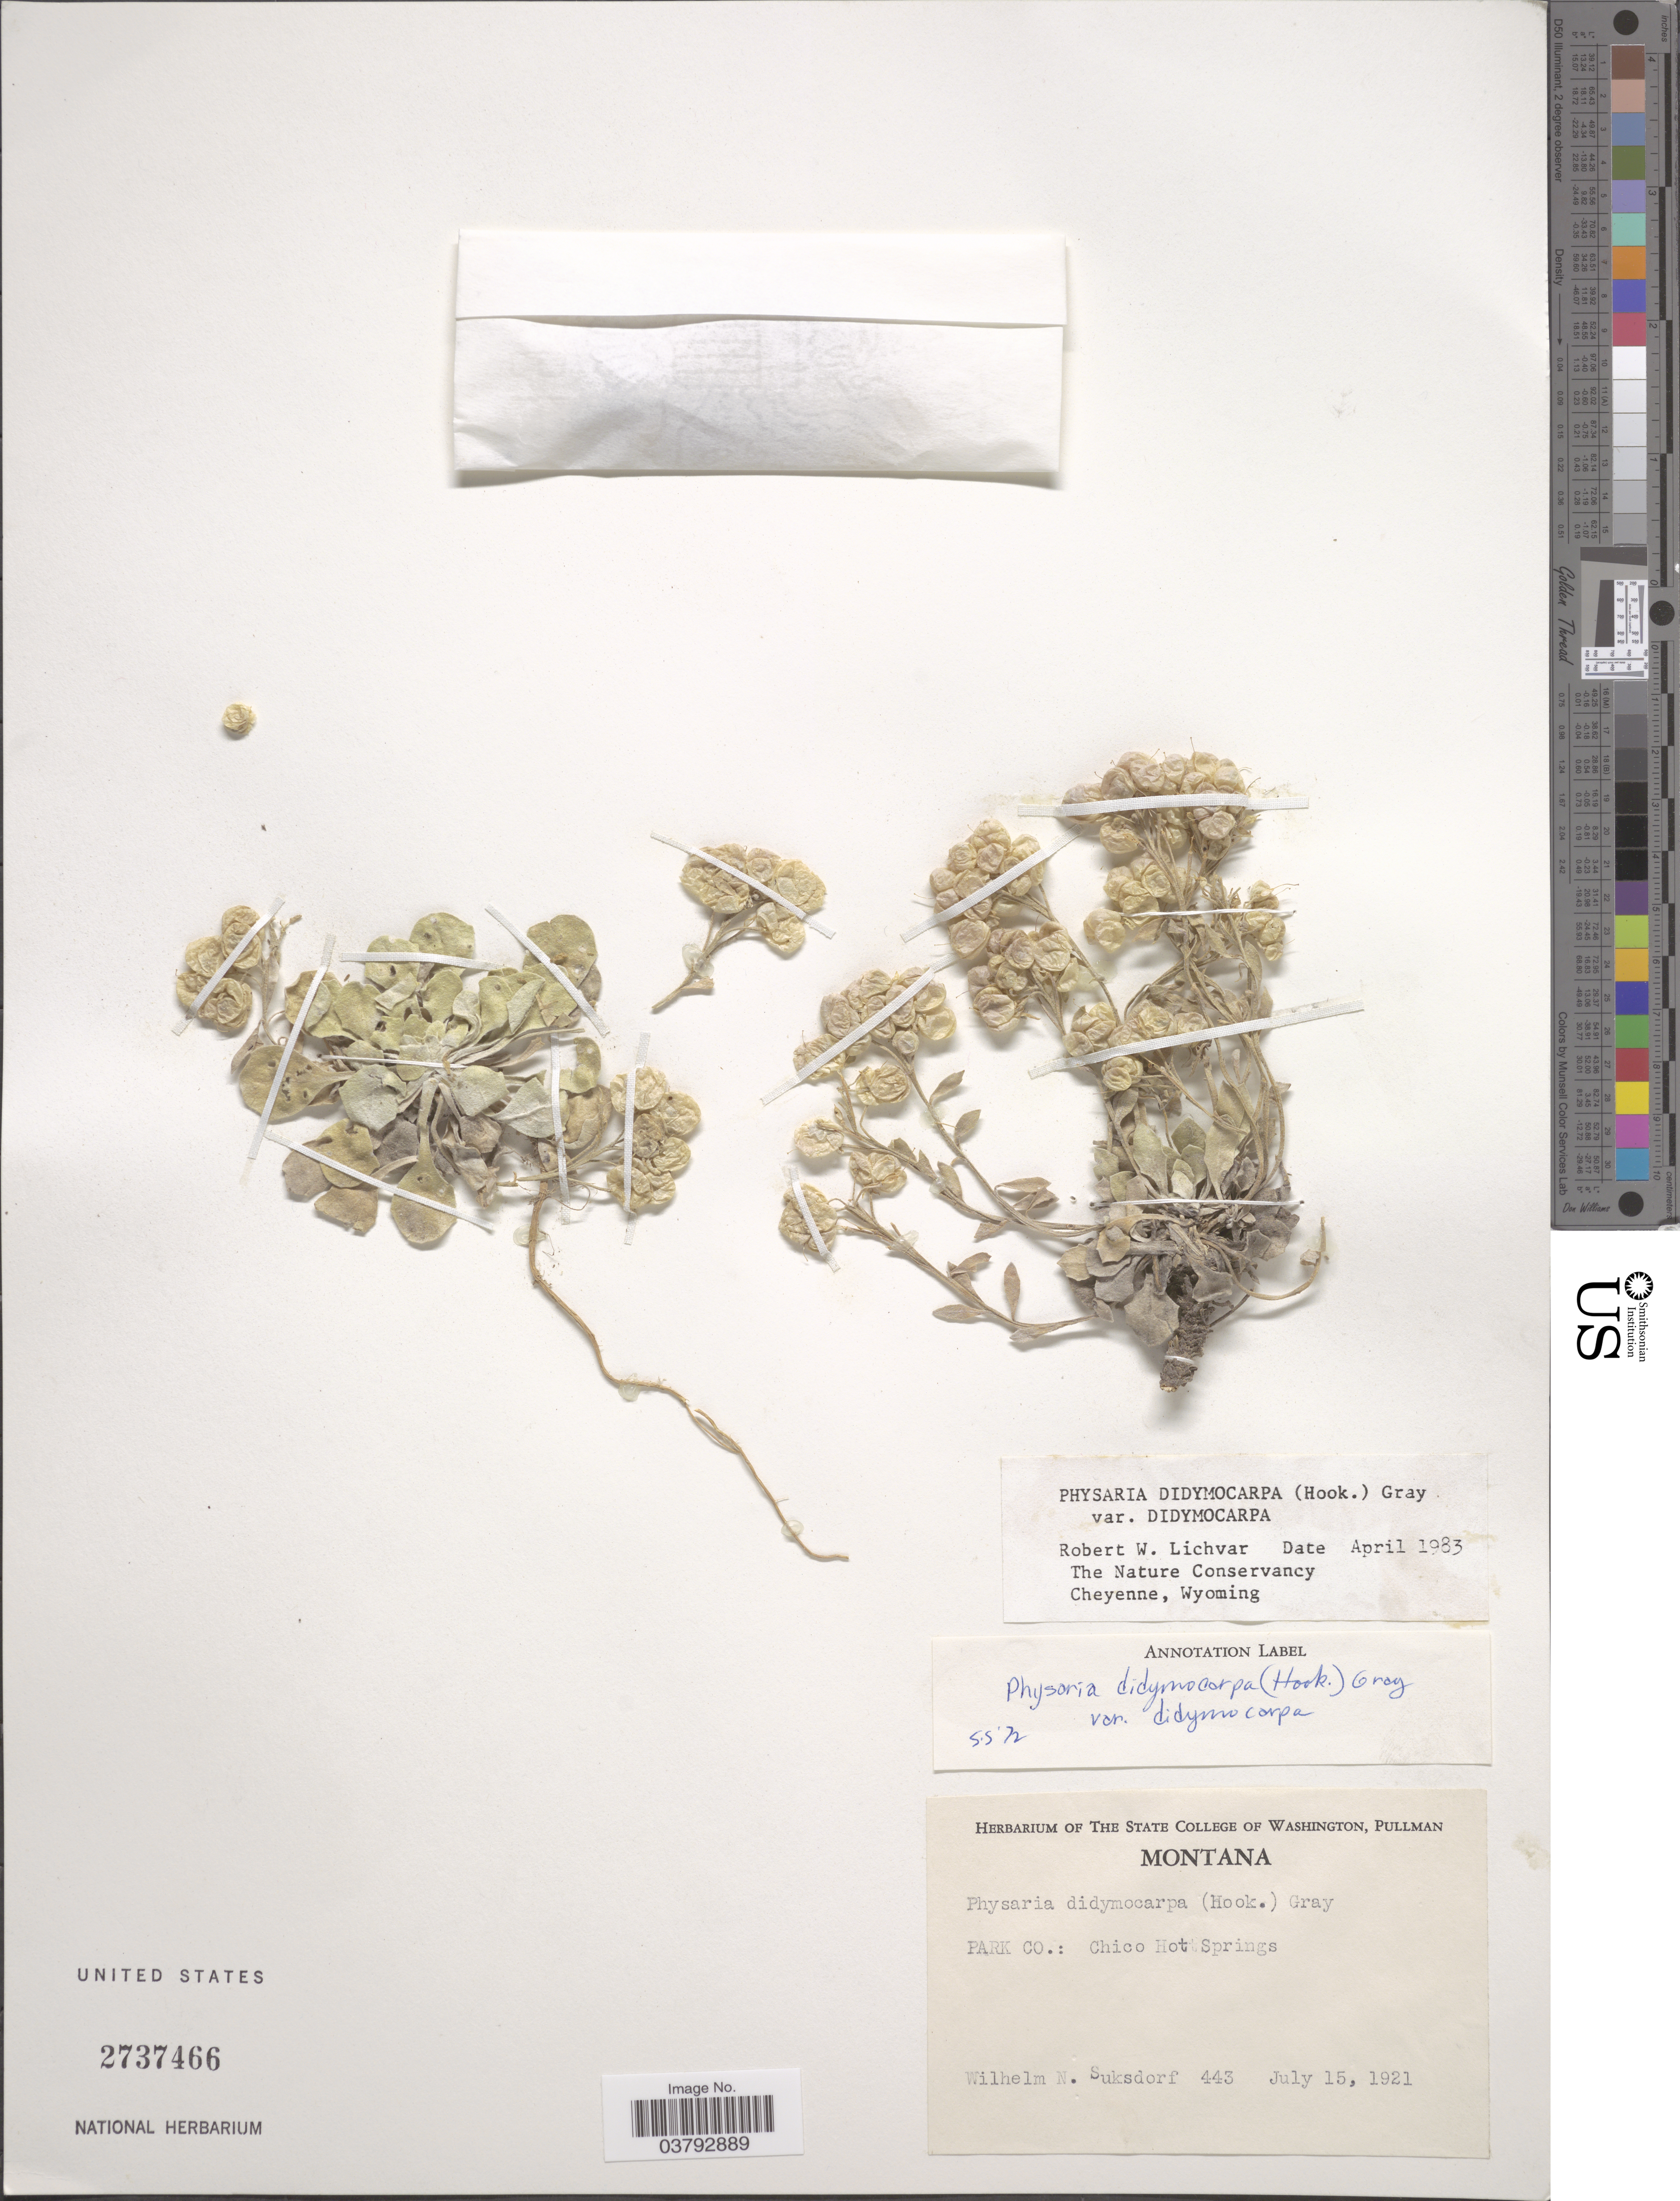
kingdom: Plantae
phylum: Tracheophyta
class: Magnoliopsida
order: Brassicales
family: Brassicaceae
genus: Physaria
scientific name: Physaria didymocarpa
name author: (Hook.) A. Gray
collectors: W. N. Suksdorf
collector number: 443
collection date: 1921-07-15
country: United States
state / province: Montana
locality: Park Co.: Chico Hot Springs.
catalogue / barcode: US 2737466